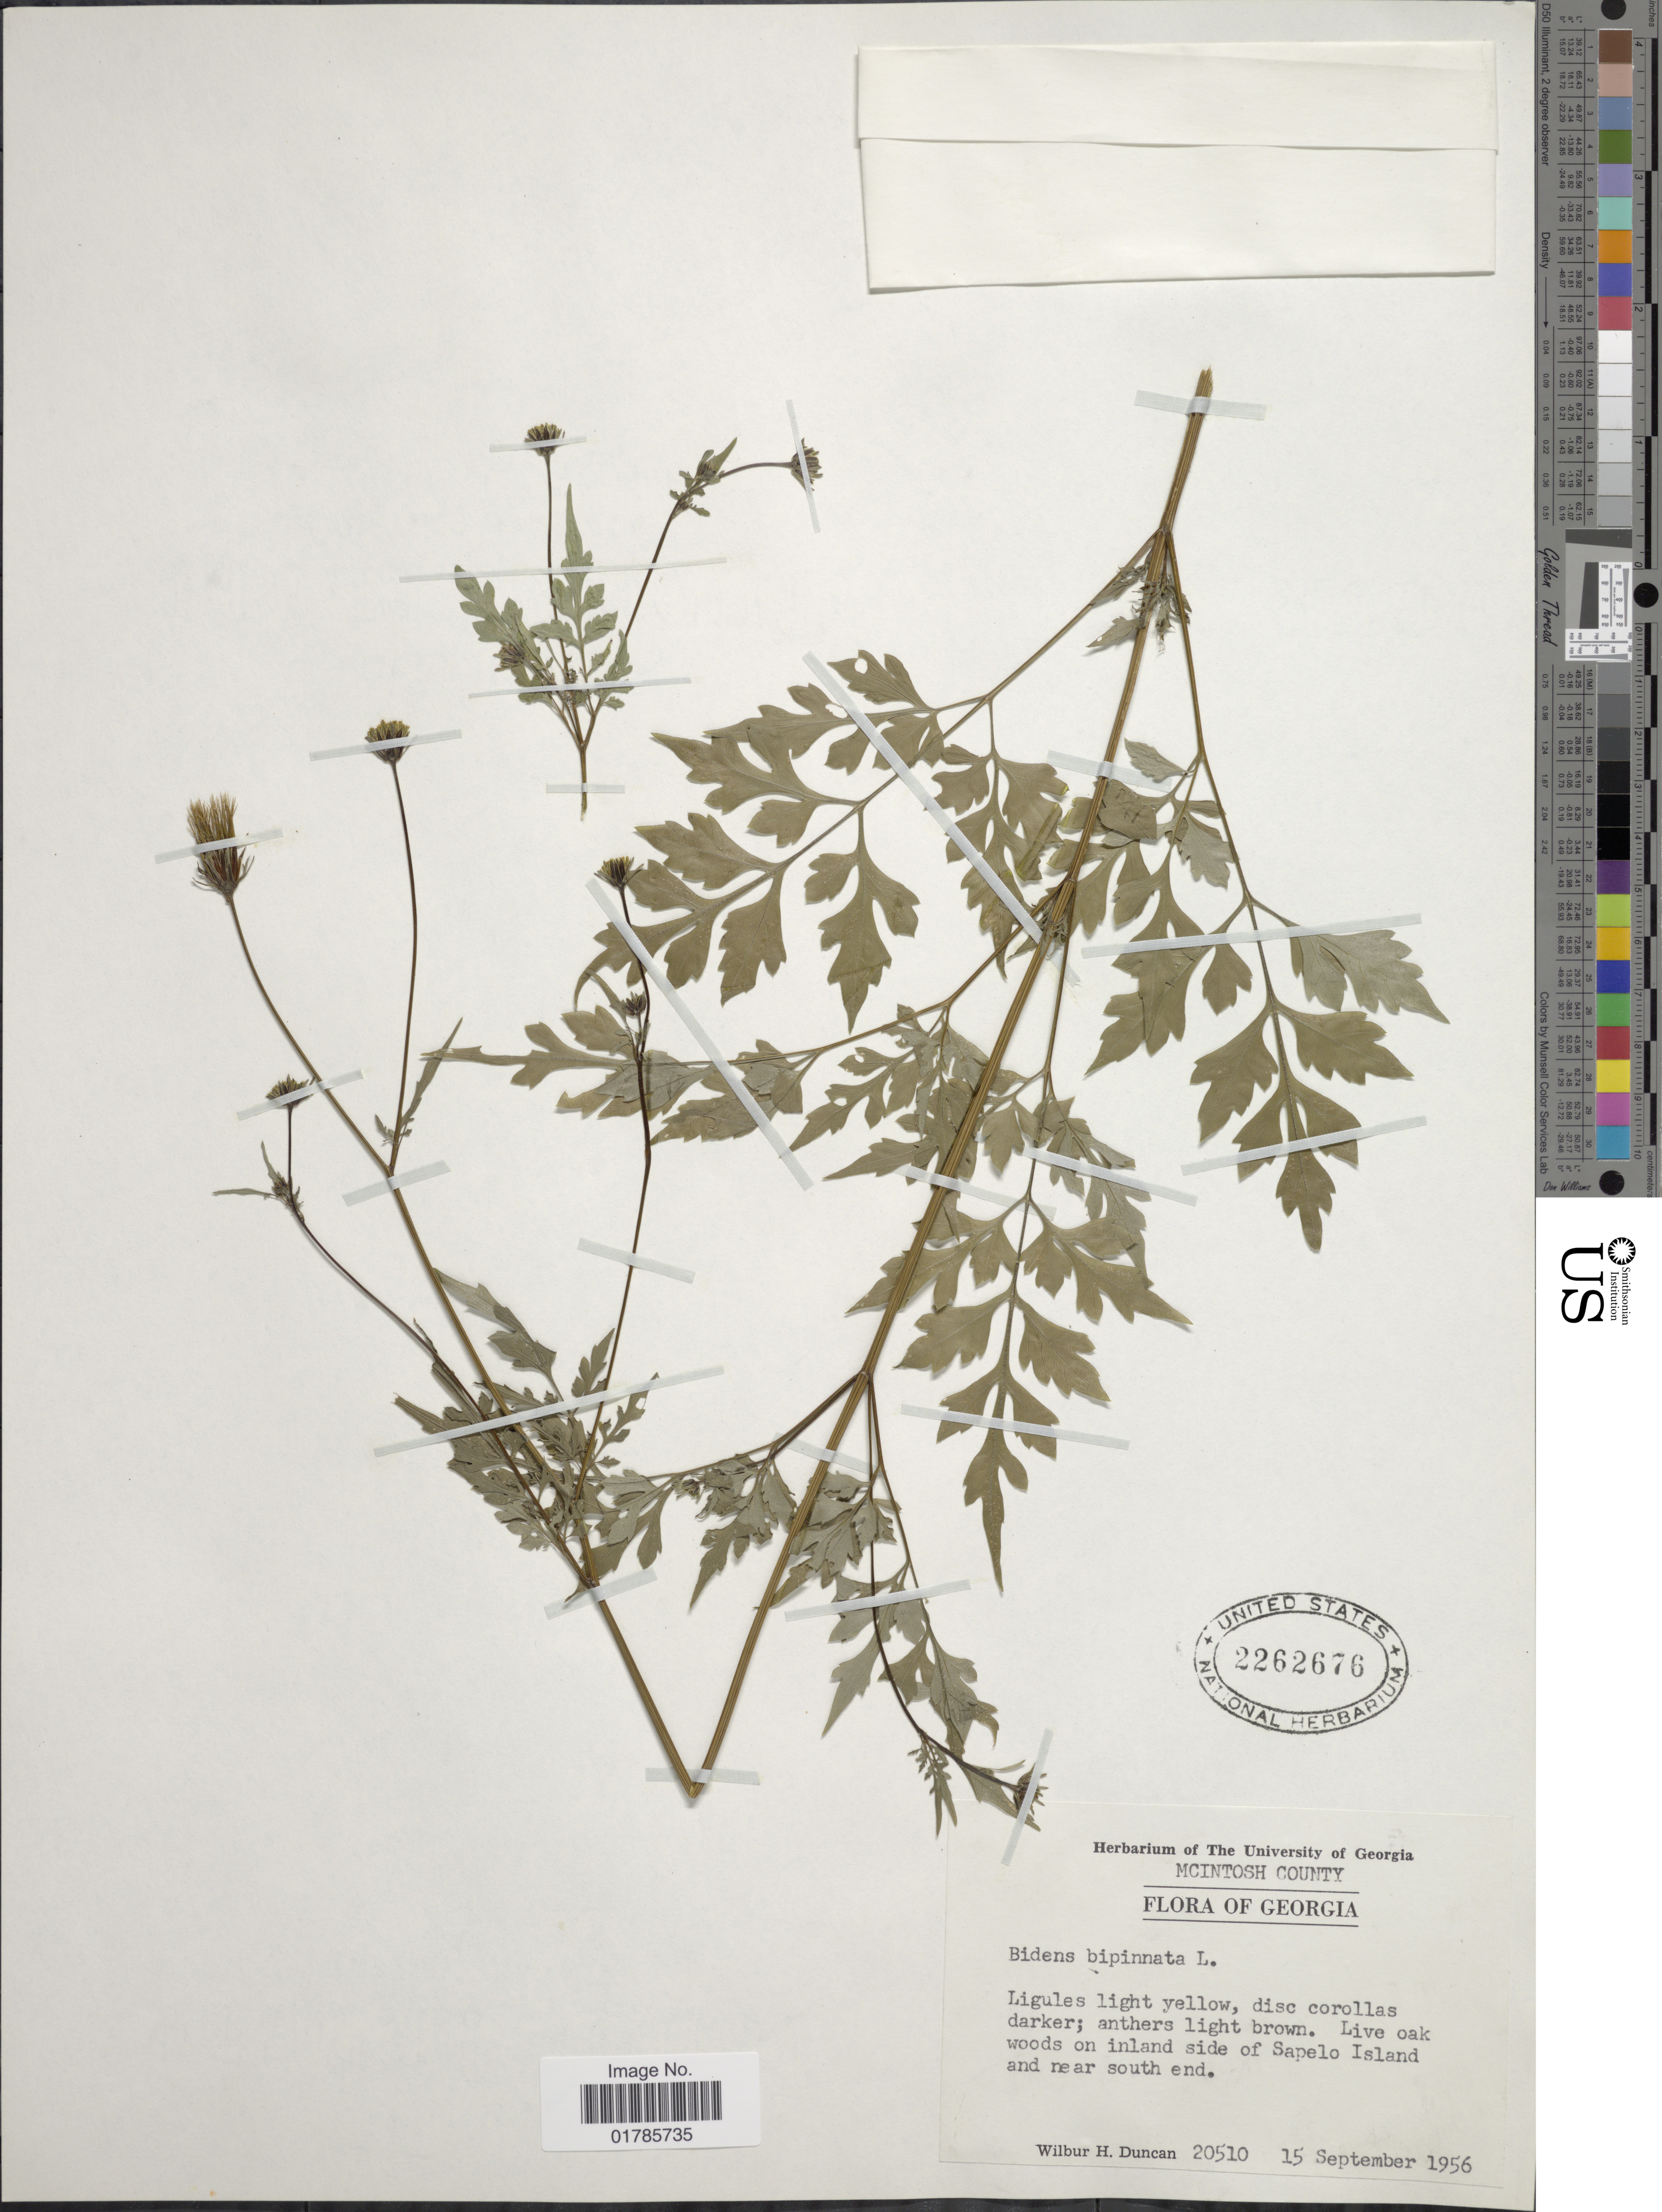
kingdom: Plantae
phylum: Tracheophyta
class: Magnoliopsida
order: Asterales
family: Asteraceae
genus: Bidens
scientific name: Bidens bipinnata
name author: L.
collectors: W. H. Duncan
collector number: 20510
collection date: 1956-09-15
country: United States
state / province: Georgia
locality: McIntosh County, live oak woods on inland side of Sapelo Island and near south end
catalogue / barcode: US 2262676